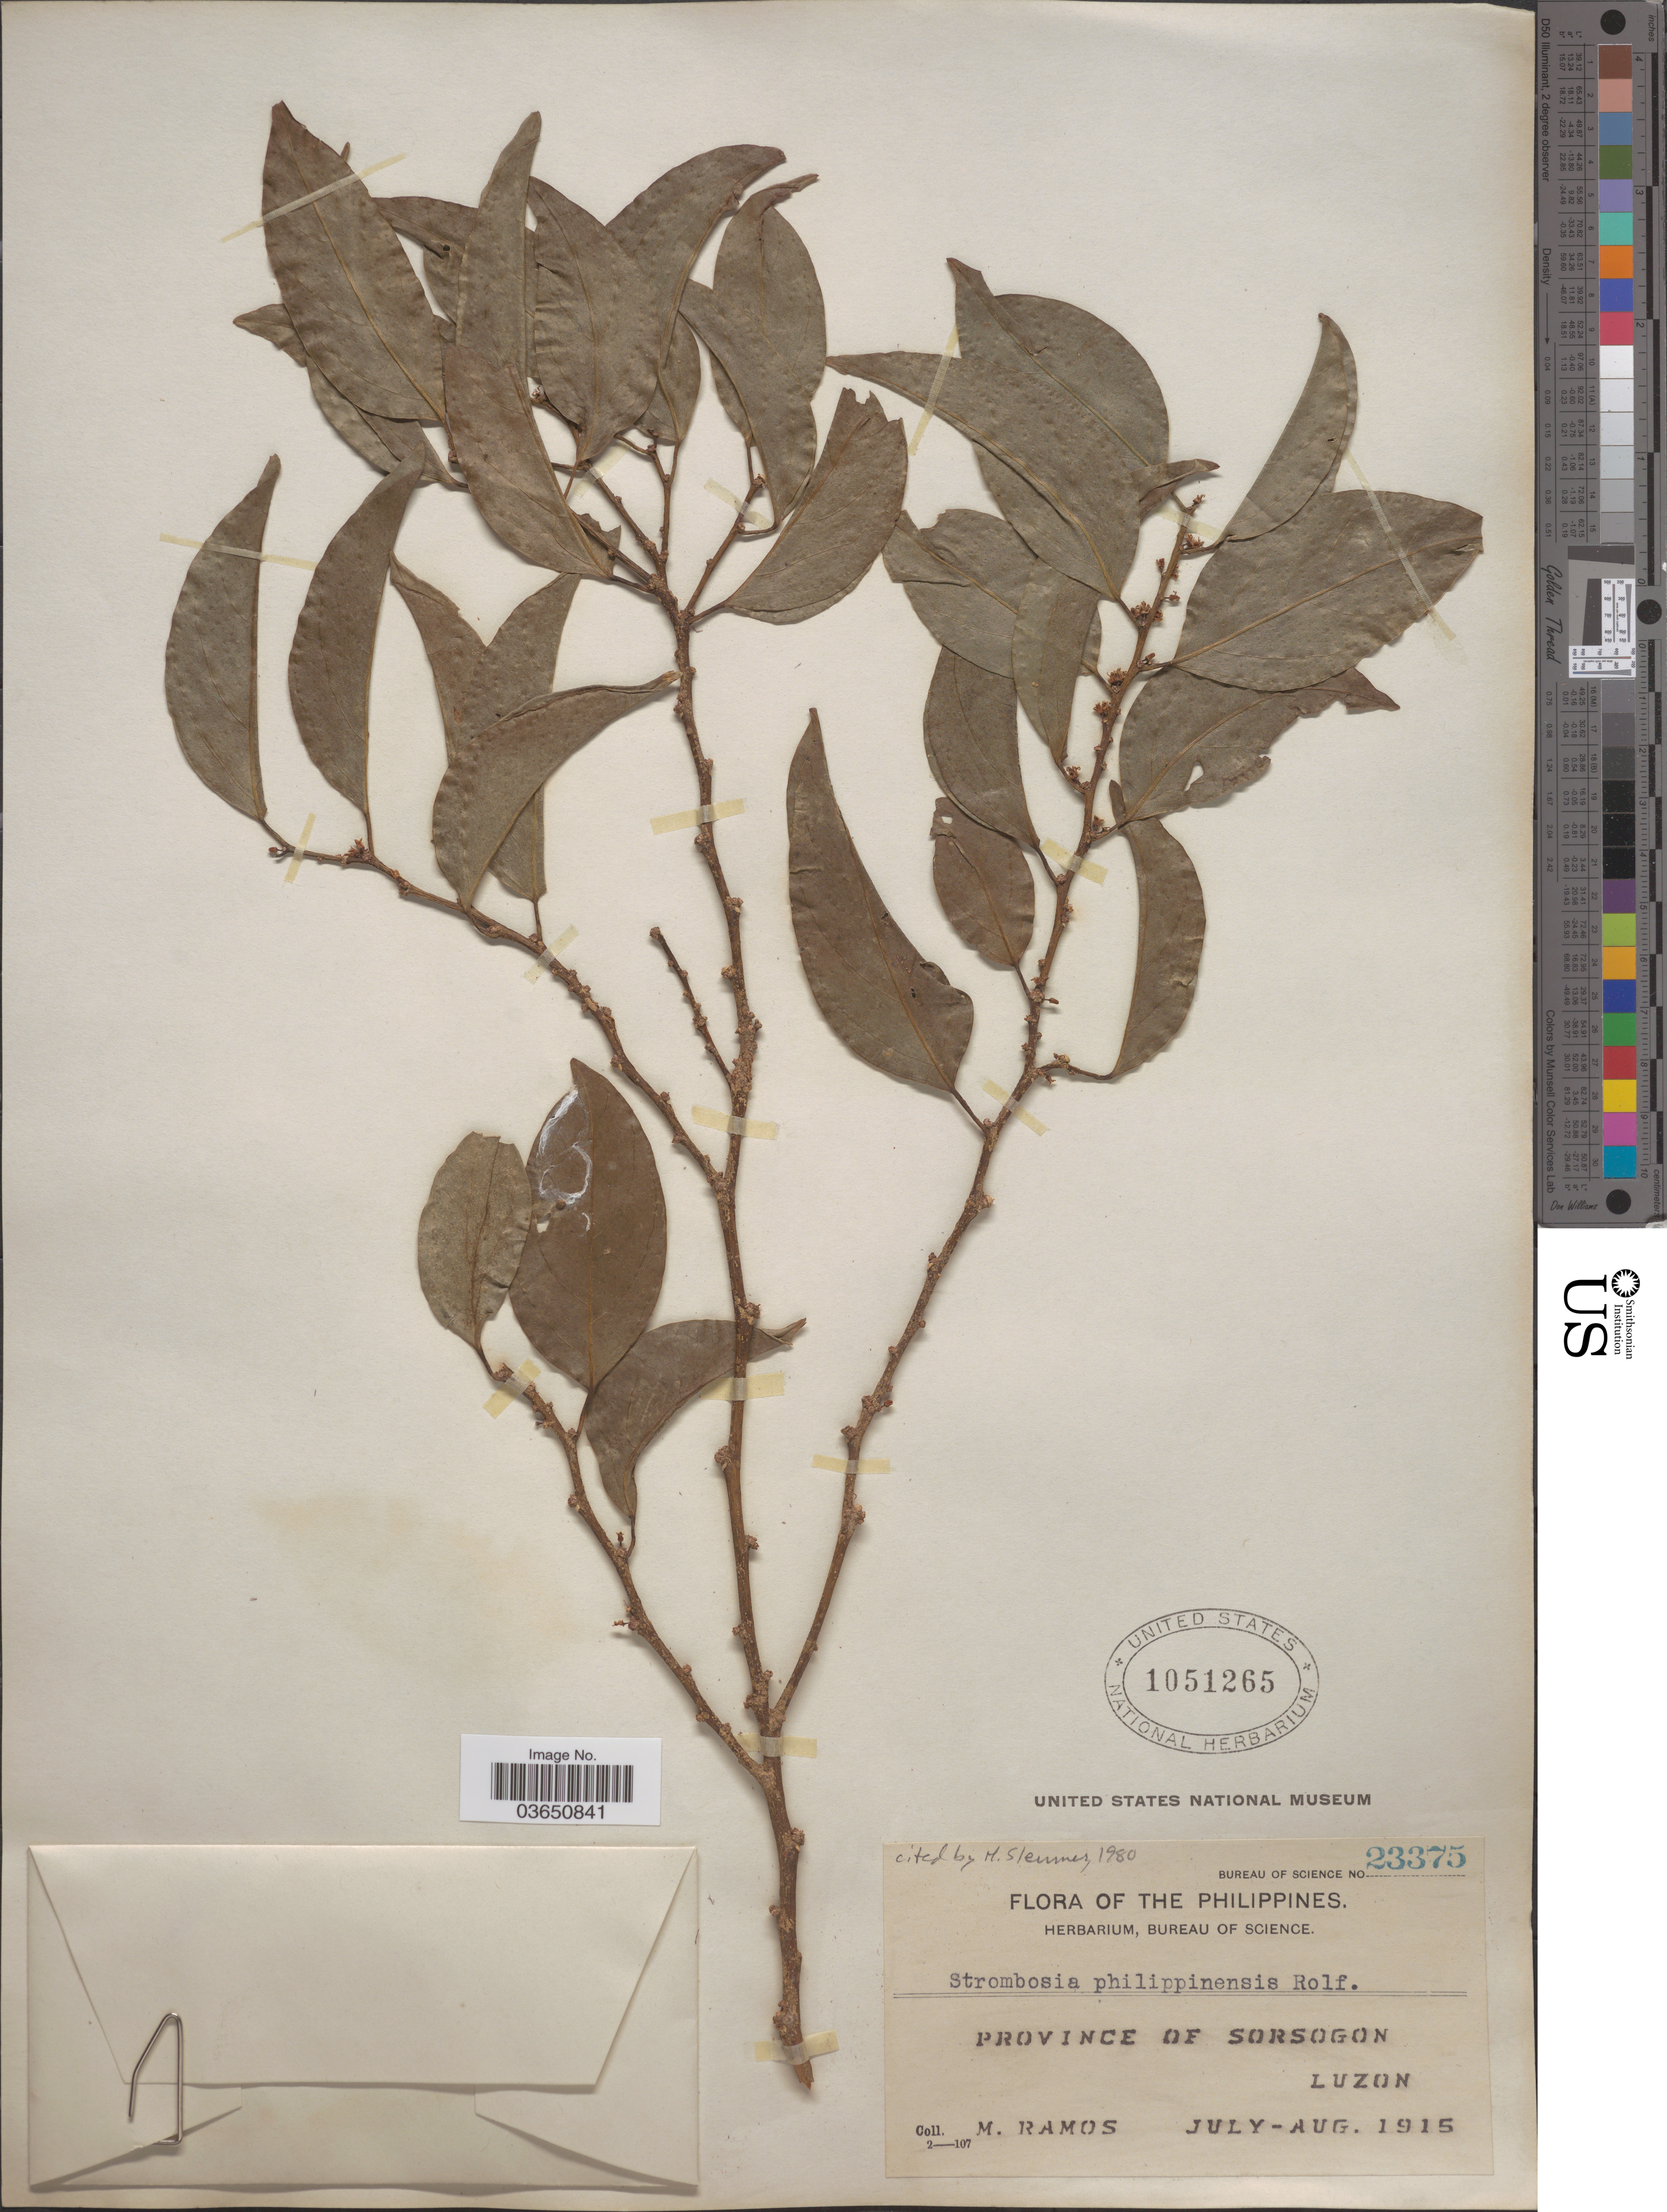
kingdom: Plantae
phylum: Tracheophyta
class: Magnoliopsida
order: Santalales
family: Strombosiaceae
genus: Strombosia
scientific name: Strombosia philippinensis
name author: (Baill.) Rolfe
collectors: M. Ramos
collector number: Bureau of Science 23375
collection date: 1915-07/1915-08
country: Philippines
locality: Province of Sorsogon. Luzon.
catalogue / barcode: US 1051265